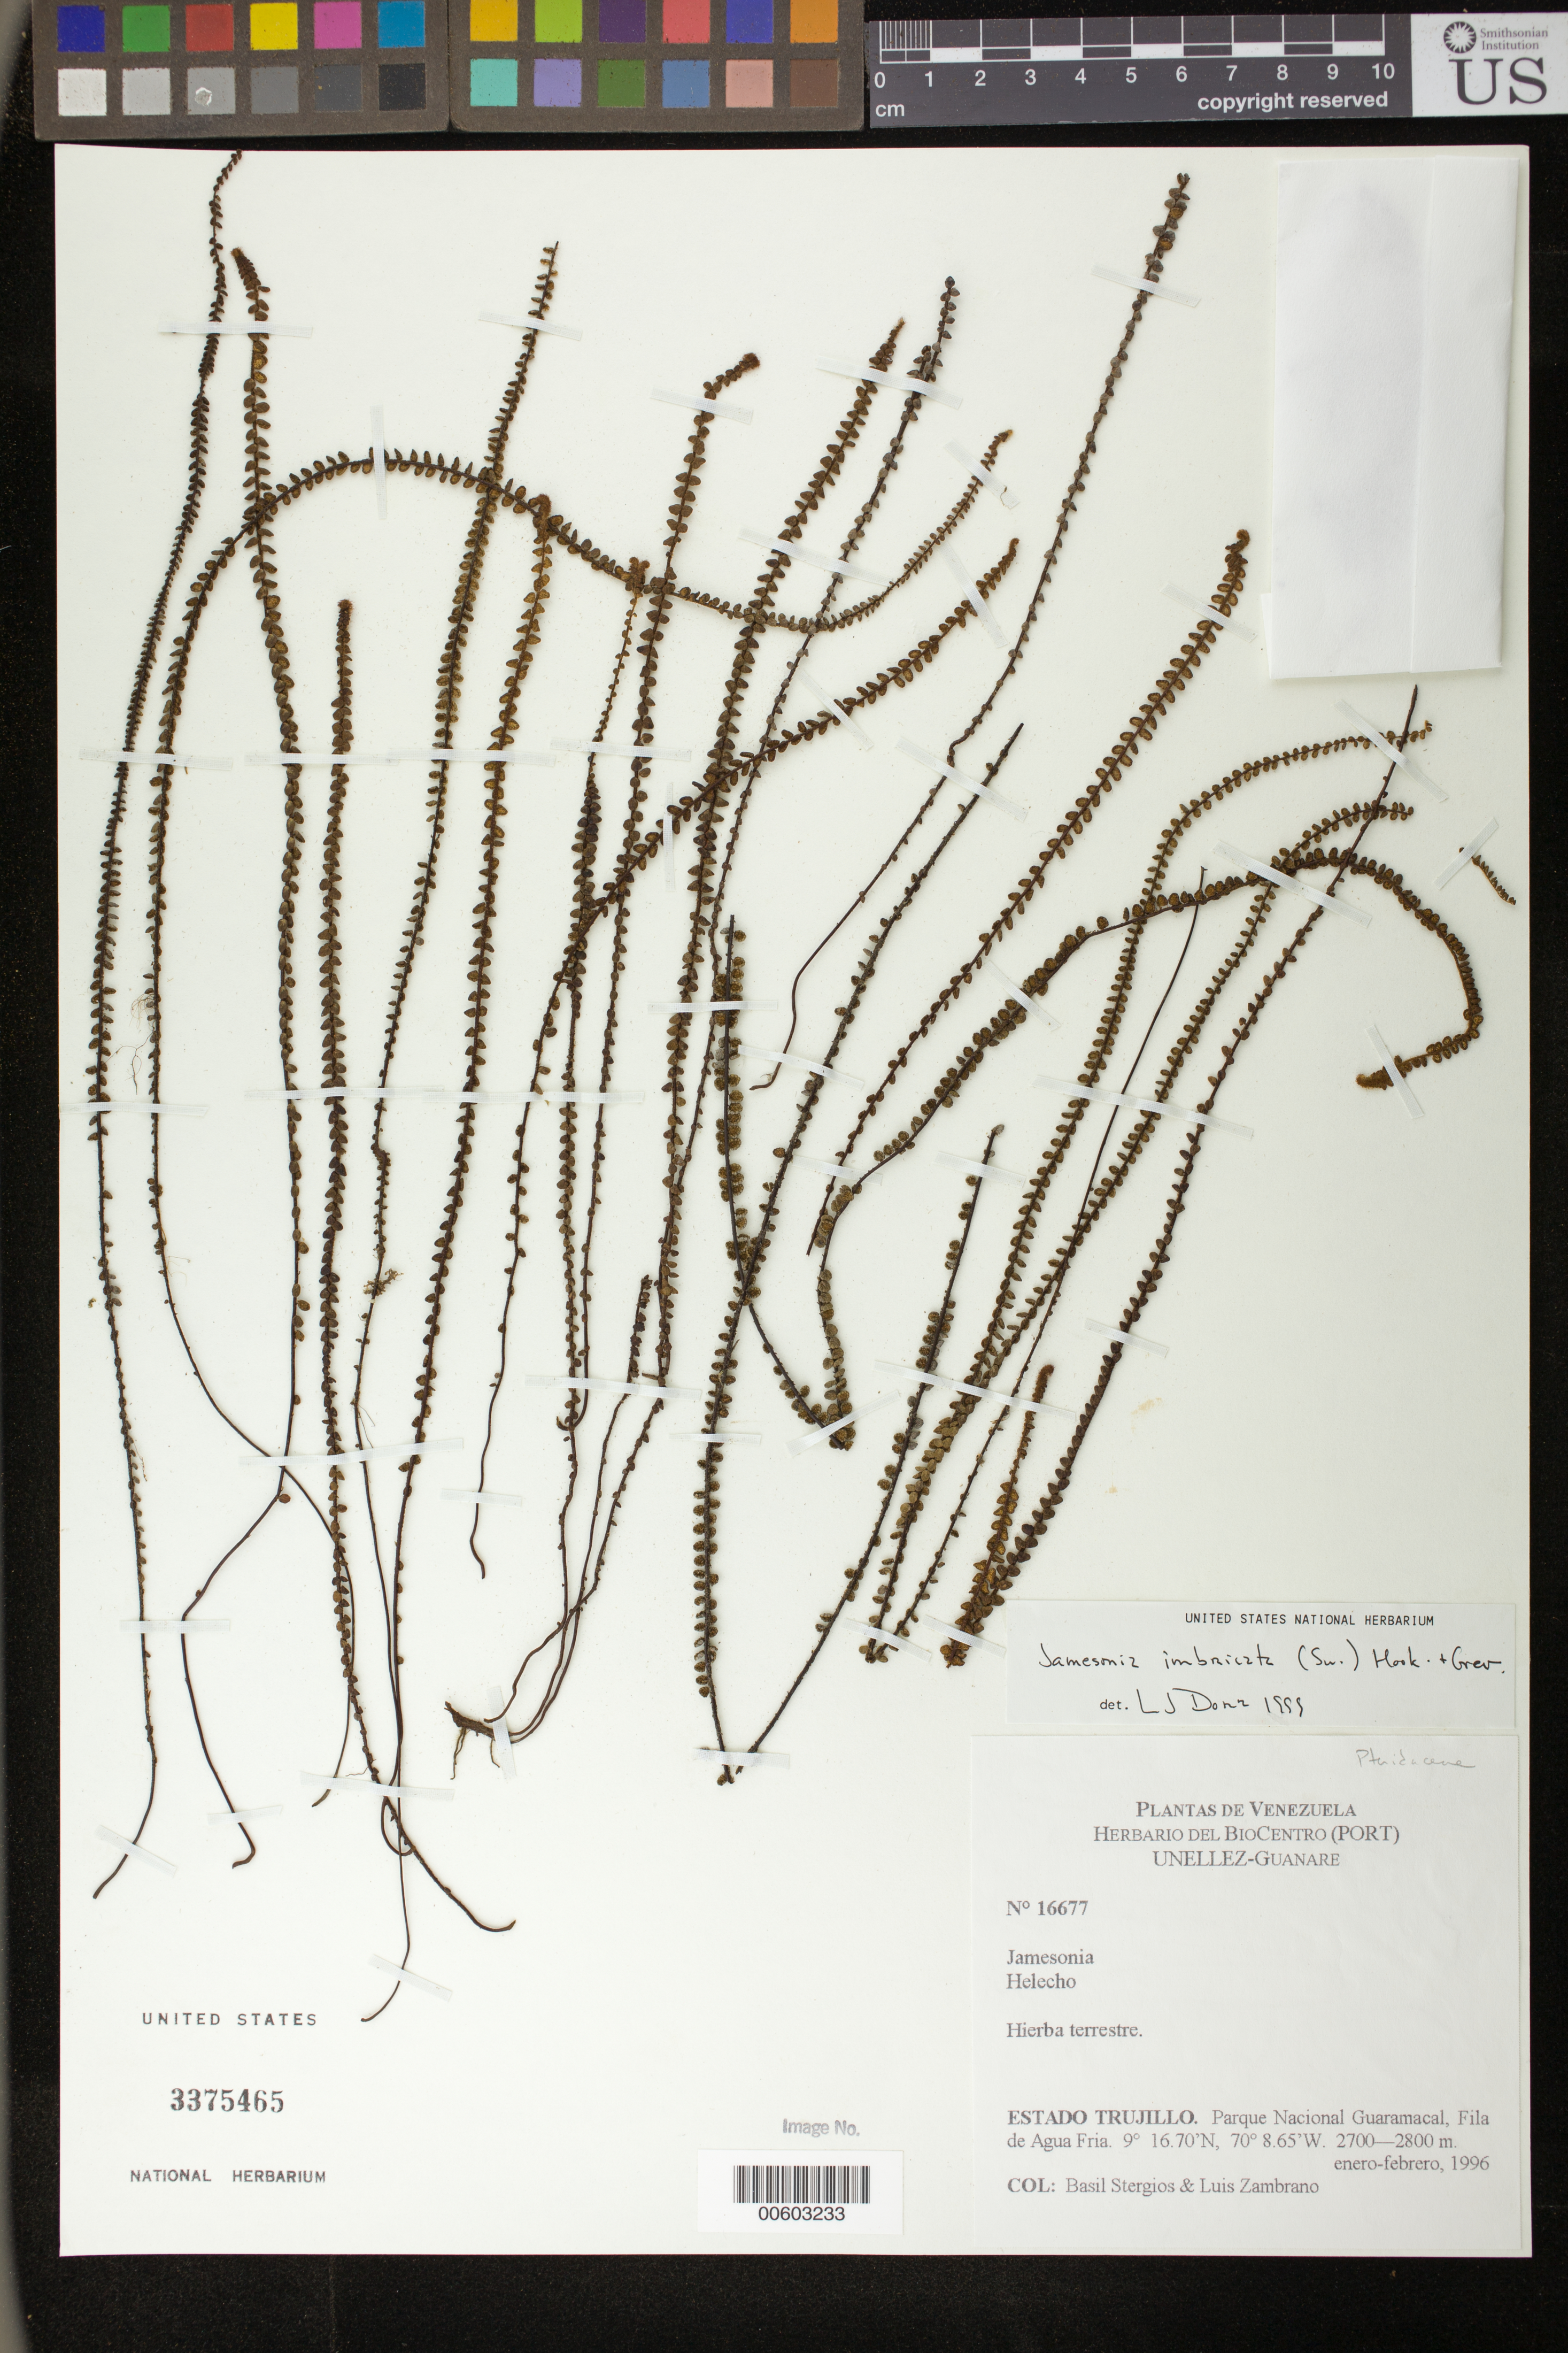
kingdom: Plantae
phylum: Tracheophyta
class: Polypodiopsida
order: Polypodiales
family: Pteridaceae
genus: Jamesonia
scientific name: Jamesonia imbricata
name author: (Sw.) Hook. & Grev.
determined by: Dorr, L. J., (BOT), Smithsonian Institution - National Museum of Natural History (UNITED STATES)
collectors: B. G. Stergios & L. Zambrano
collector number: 16677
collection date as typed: Jan 1996 to -- Feb 1996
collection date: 1996-01/1996-02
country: Venezuela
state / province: Trujillo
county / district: Boconó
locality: Parque Nacional Guaramacal, Fila de Agua Fria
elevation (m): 2700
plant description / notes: PORT, UC, US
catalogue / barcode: US 3375465